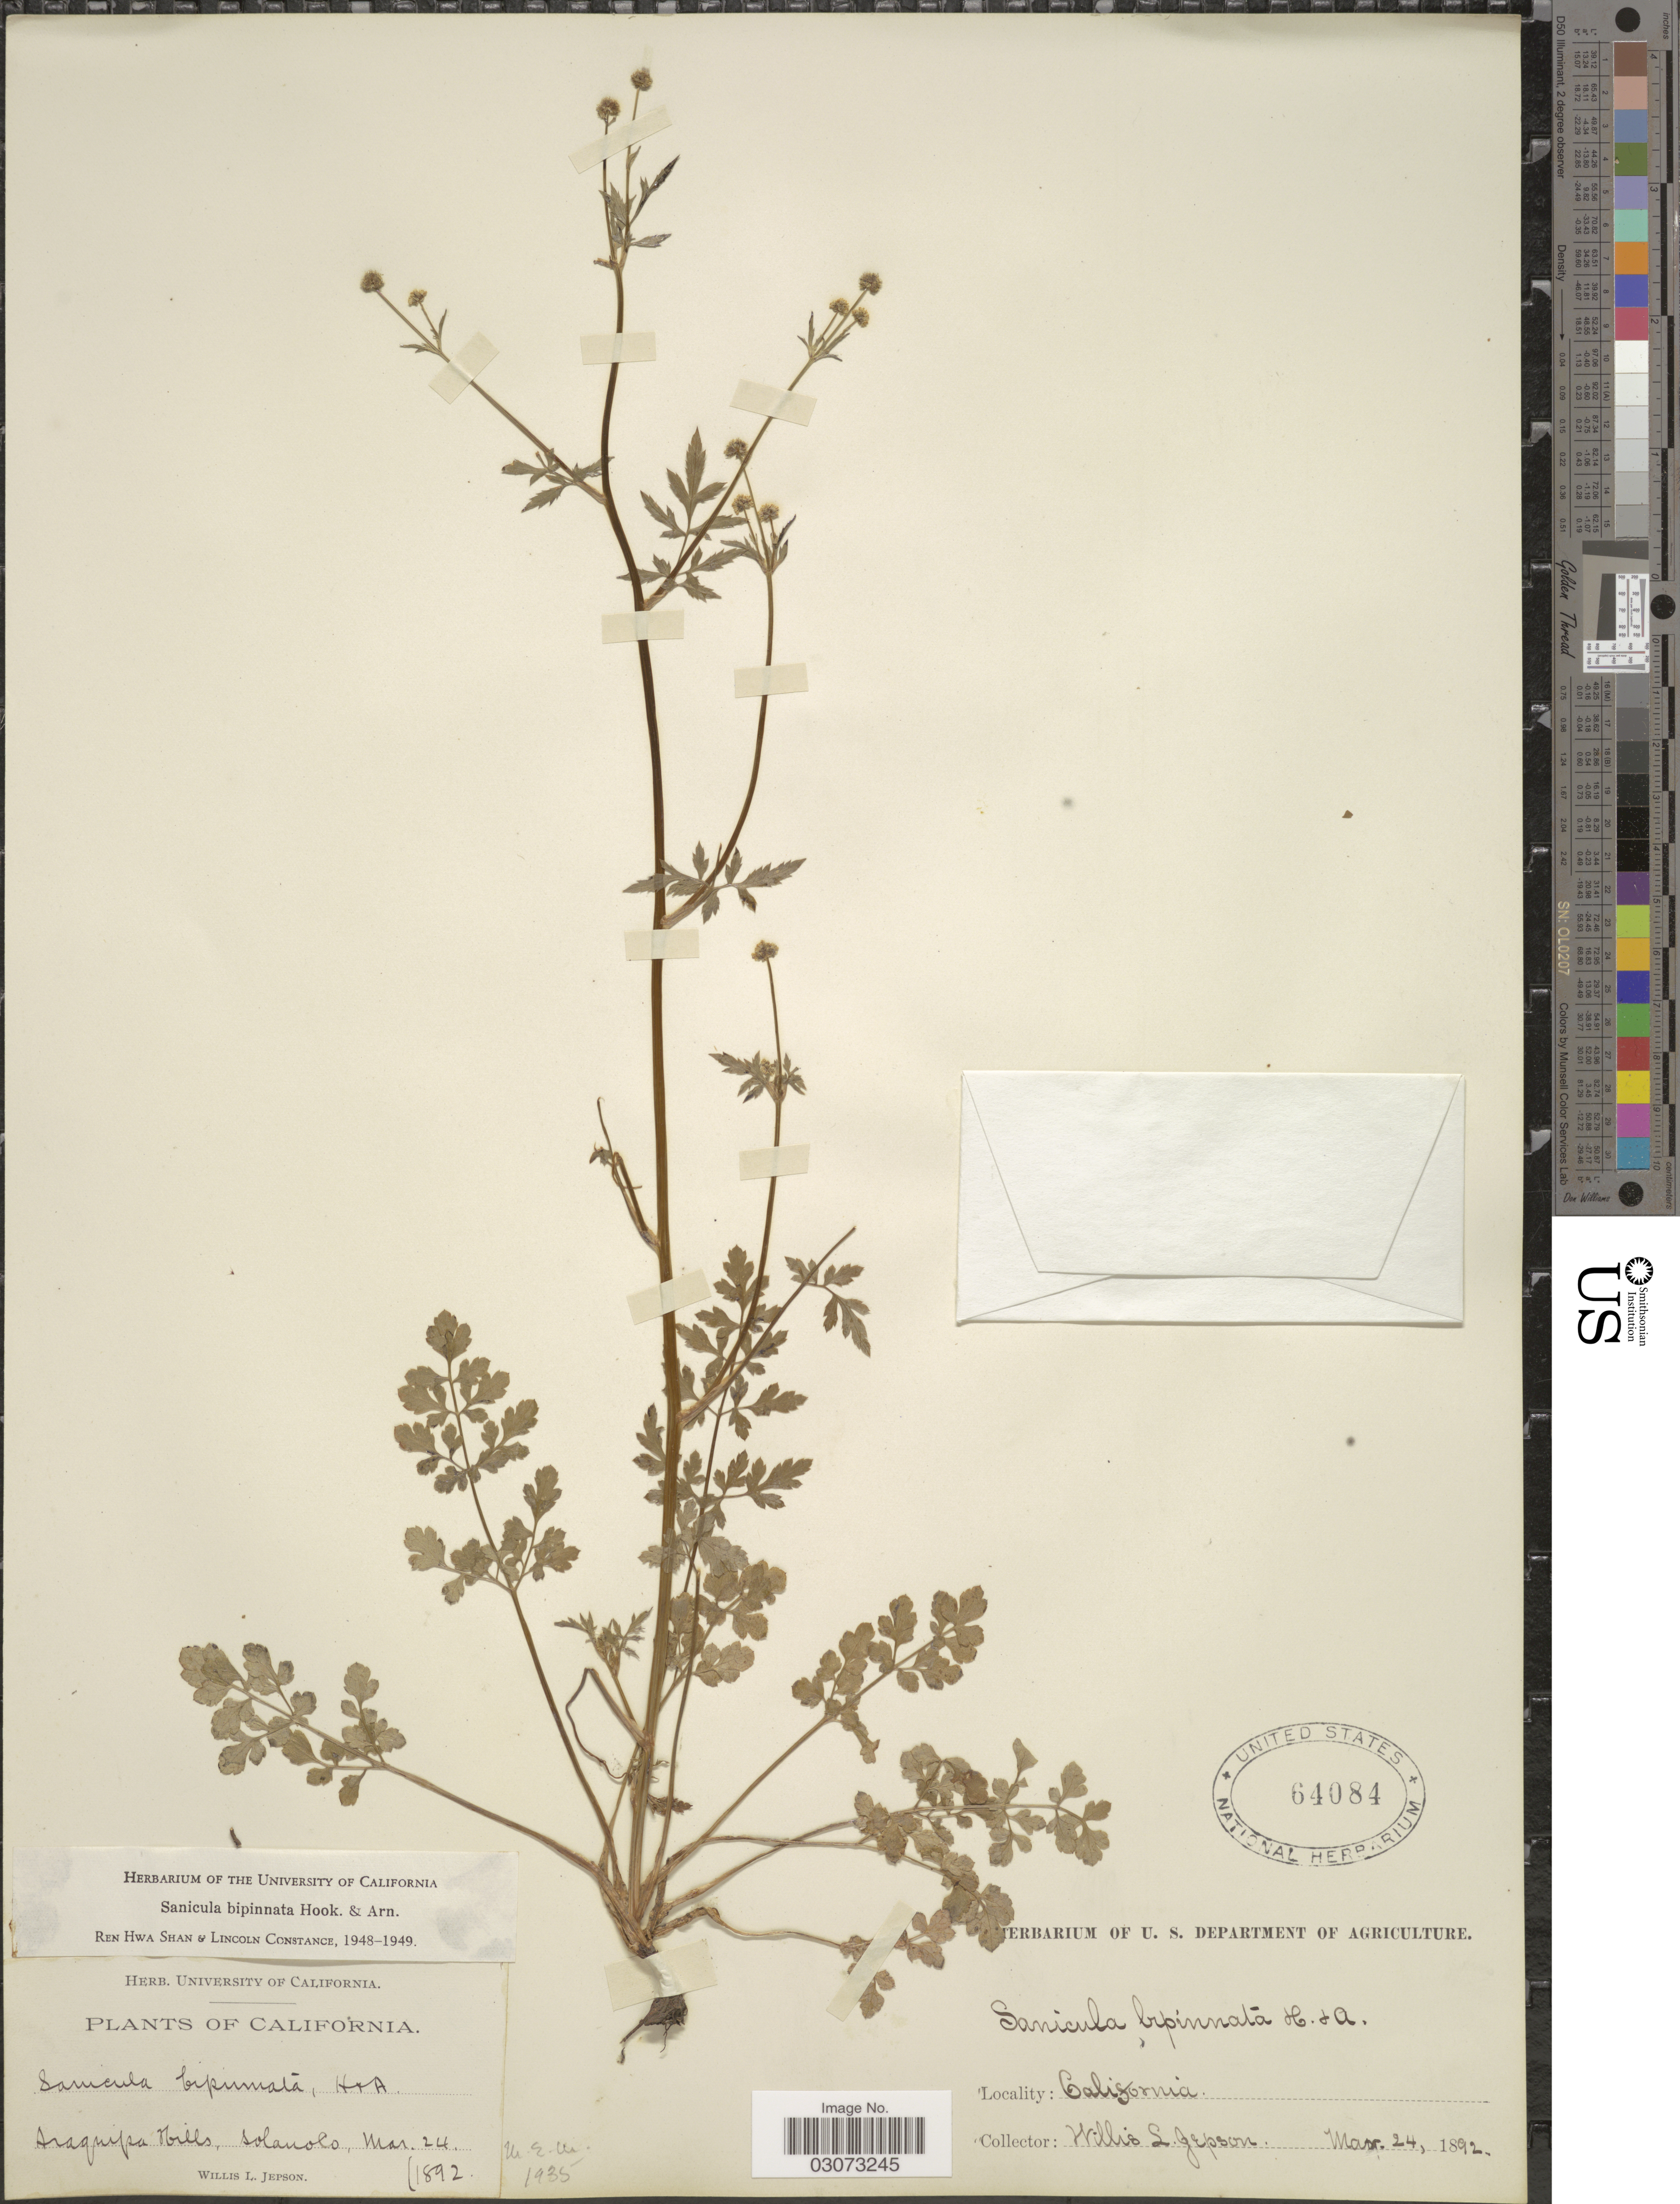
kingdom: Plantae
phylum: Tracheophyta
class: Magnoliopsida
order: Apiales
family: Apiaceae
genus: Sanicula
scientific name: Sanicula bipinnata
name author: Hook. & Arn.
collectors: W. L. Jepson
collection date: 1892-03-24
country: United States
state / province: California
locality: Araquipa Mills, Solanolo.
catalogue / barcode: US 64084